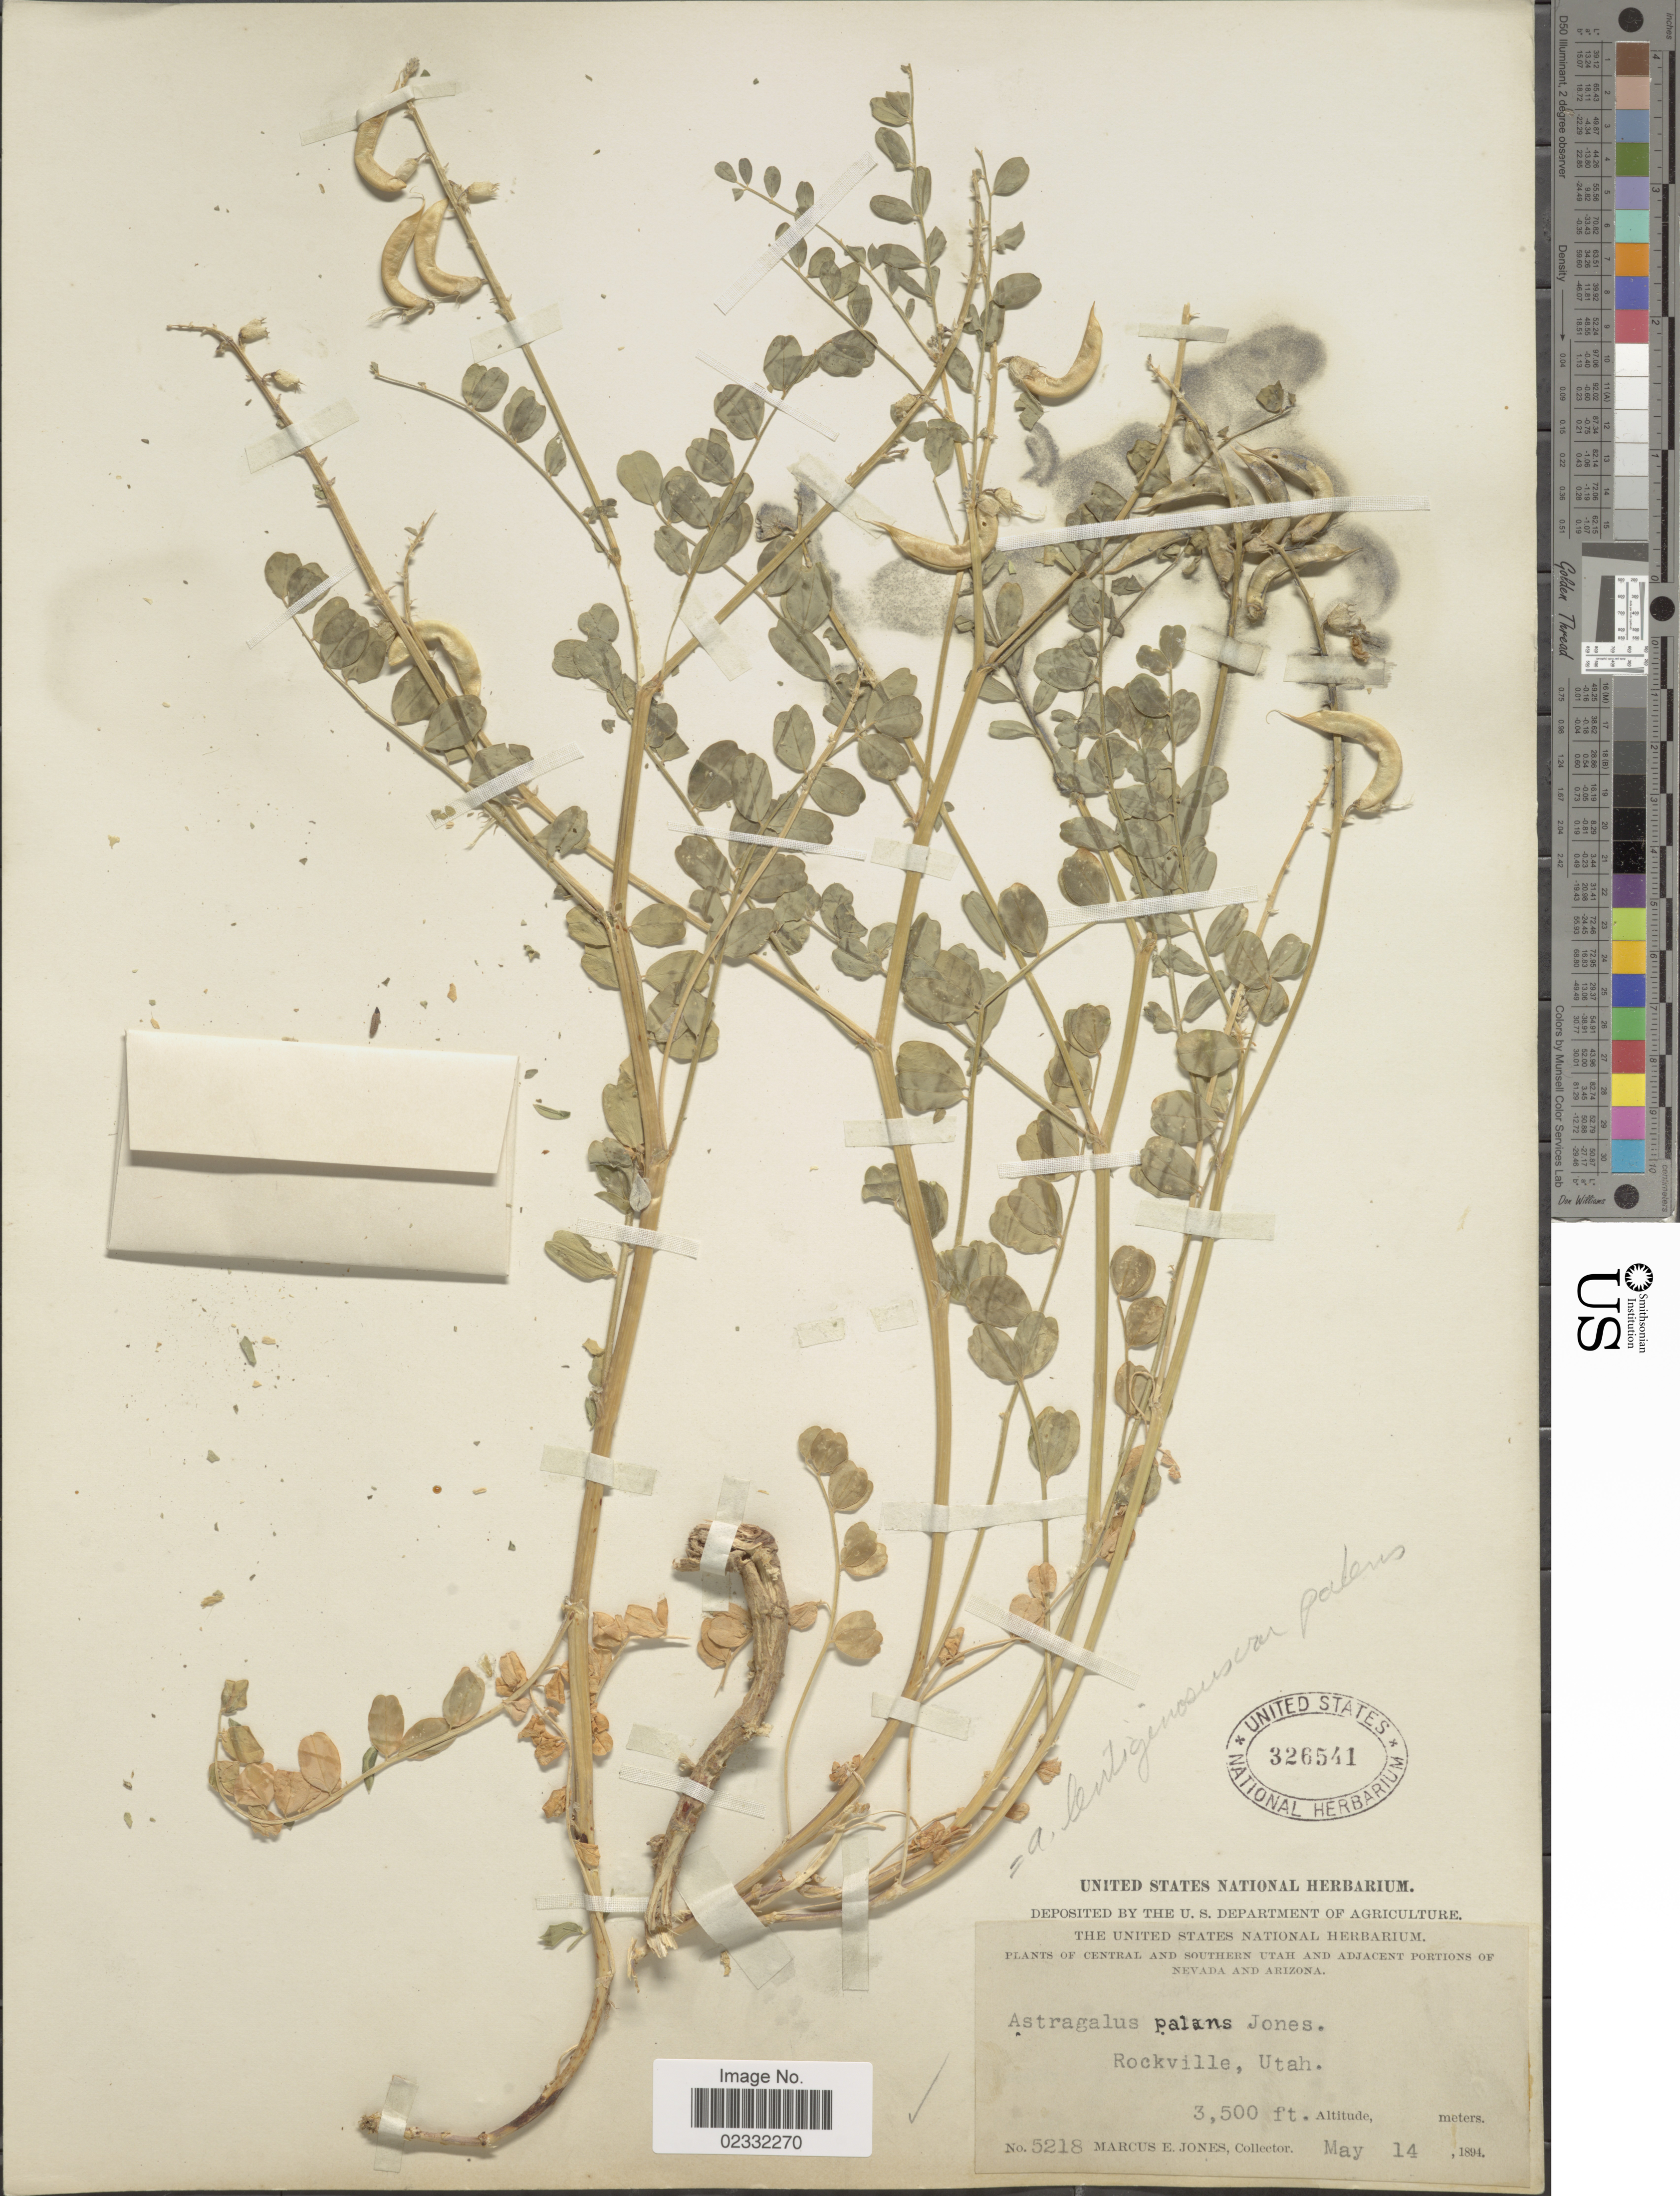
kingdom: Plantae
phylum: Tracheophyta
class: Magnoliopsida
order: Fabales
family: Fabaceae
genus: Astragalus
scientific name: Astragalus lentiginosus var. palans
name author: (M.E. Jones) M.E. Jones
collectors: M. E. Jones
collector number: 5218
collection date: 1894-05-14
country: United States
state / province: Utah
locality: Rockville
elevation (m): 1067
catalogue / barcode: US 326541